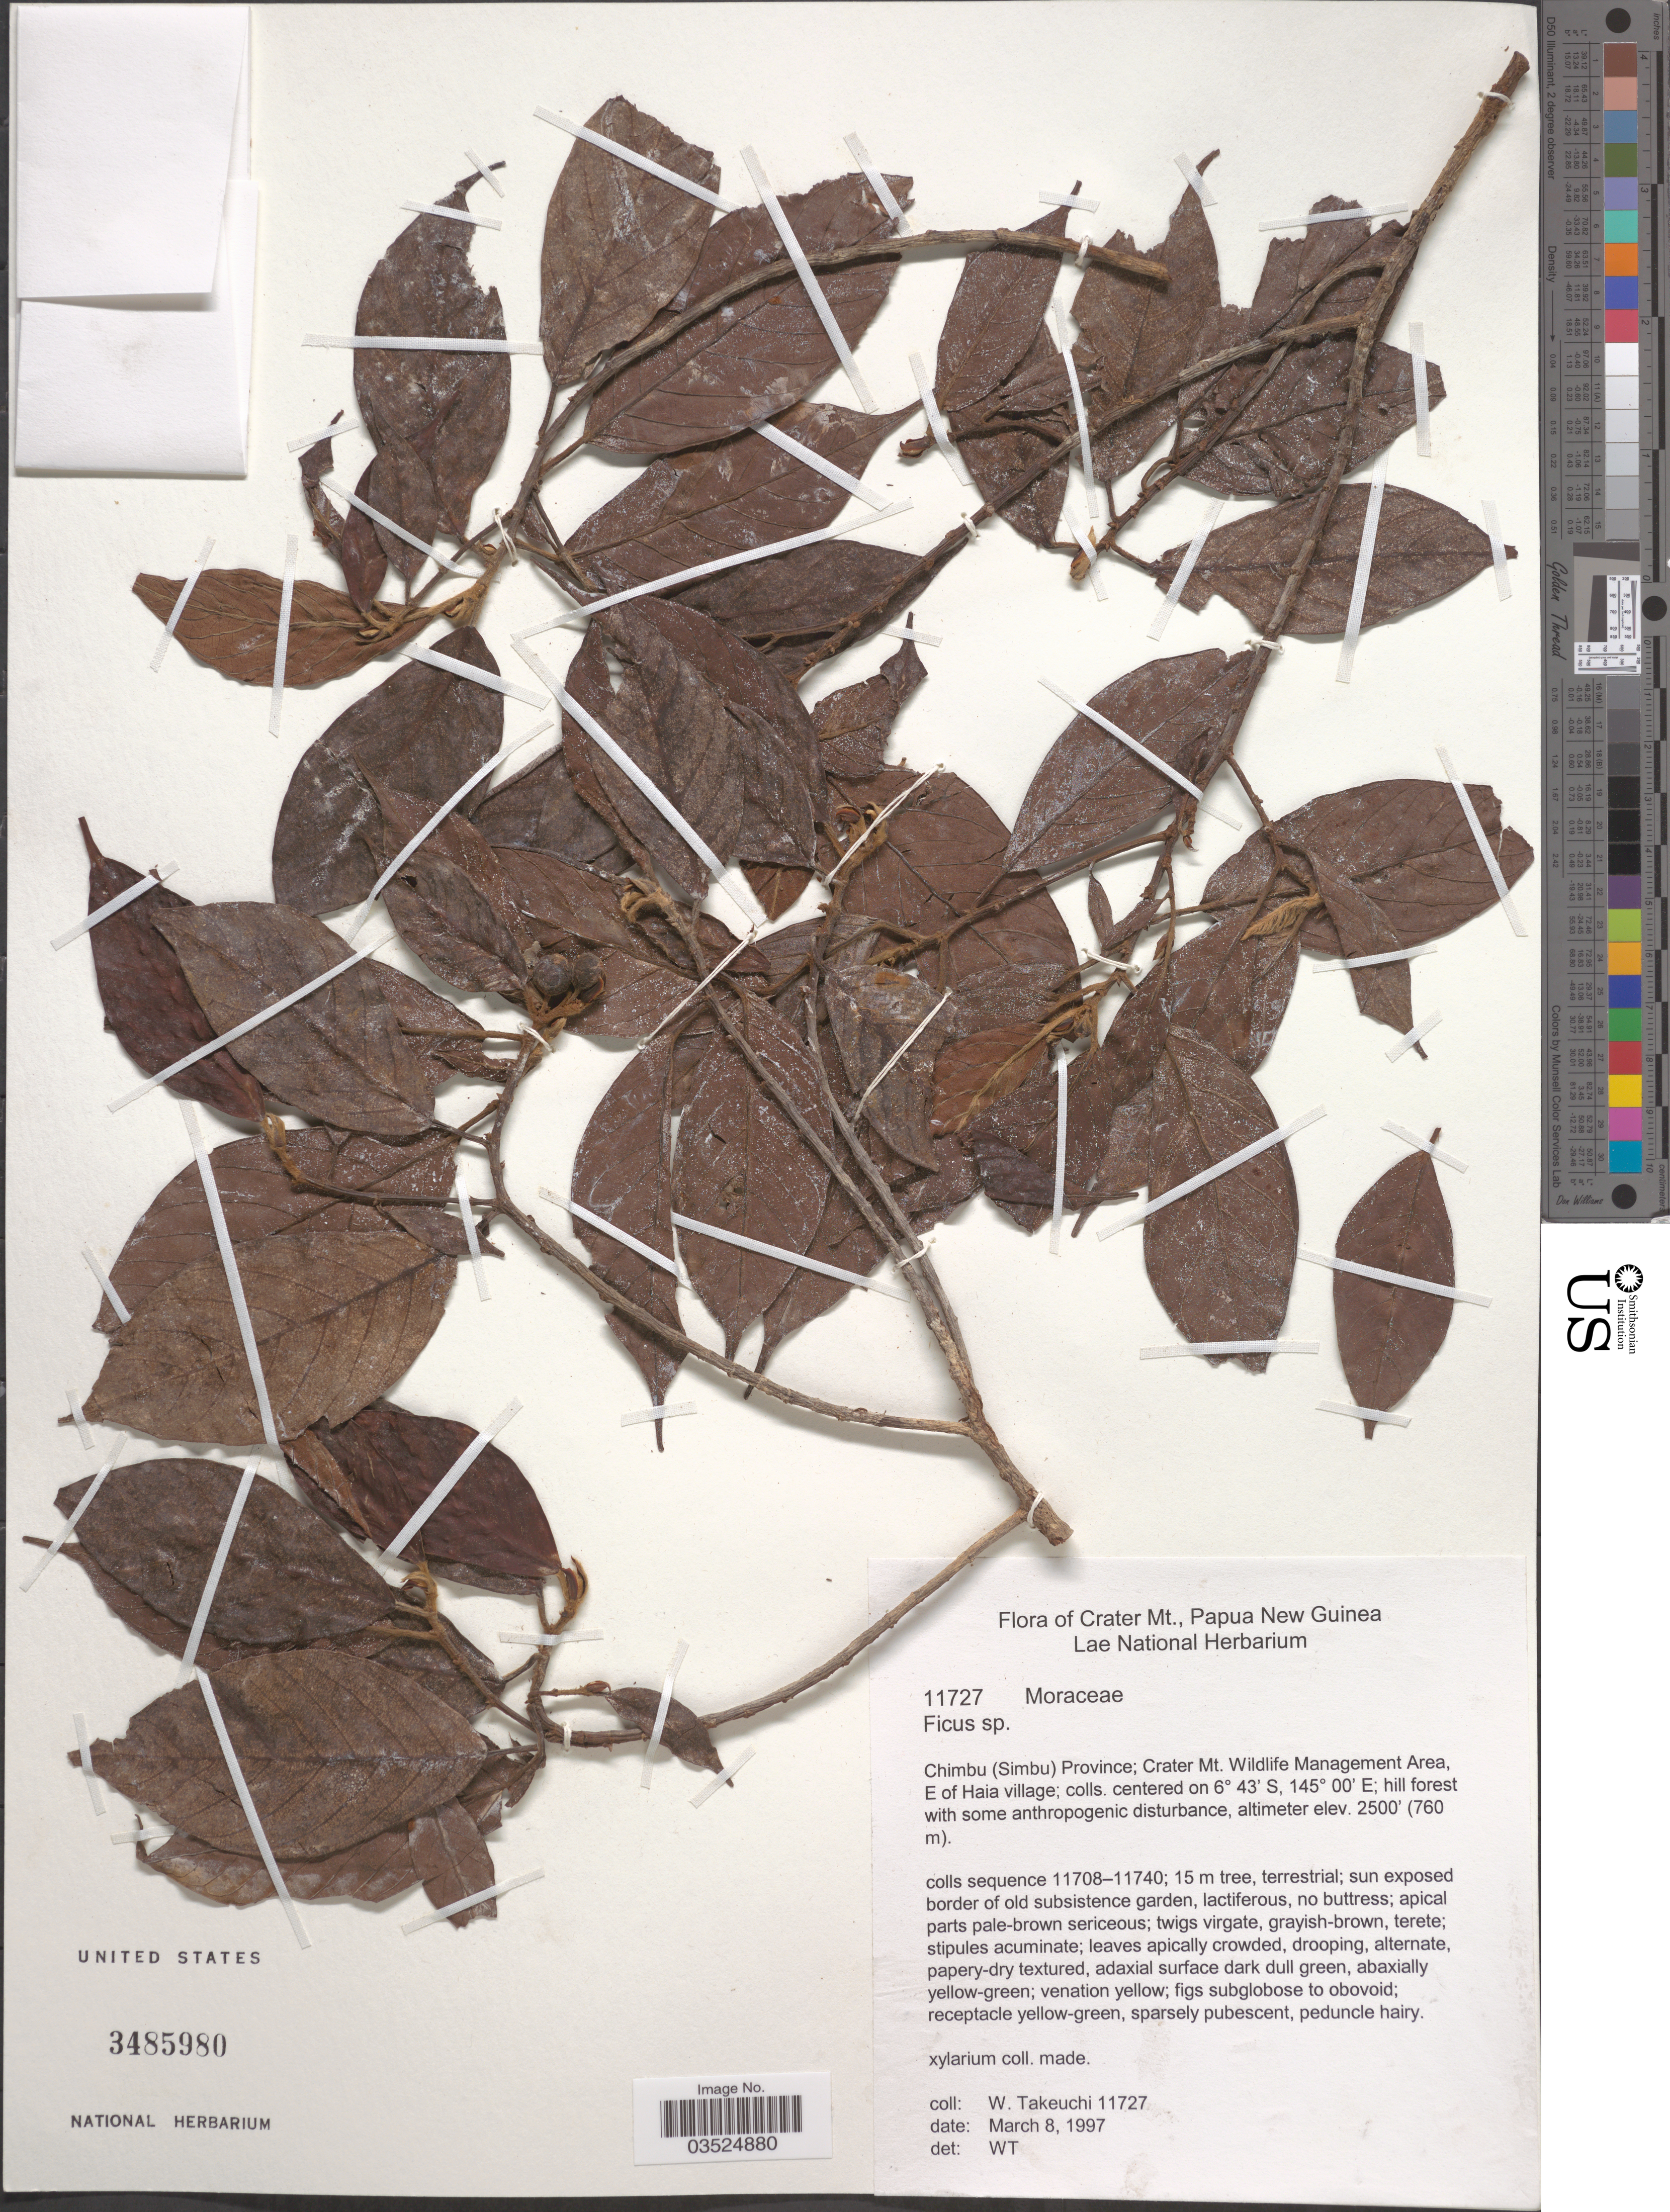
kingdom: Plantae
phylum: Tracheophyta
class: Magnoliopsida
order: Rosales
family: Moraceae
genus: Ficus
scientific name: Ficus sp.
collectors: W. Takeuchi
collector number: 11727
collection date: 1997-03-08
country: Papua New Guinea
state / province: Chimbu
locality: Chimbu (Simbu) Province. Crater Mt. Wildlife Management Area, E of Haia village.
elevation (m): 762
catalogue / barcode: US 3485980